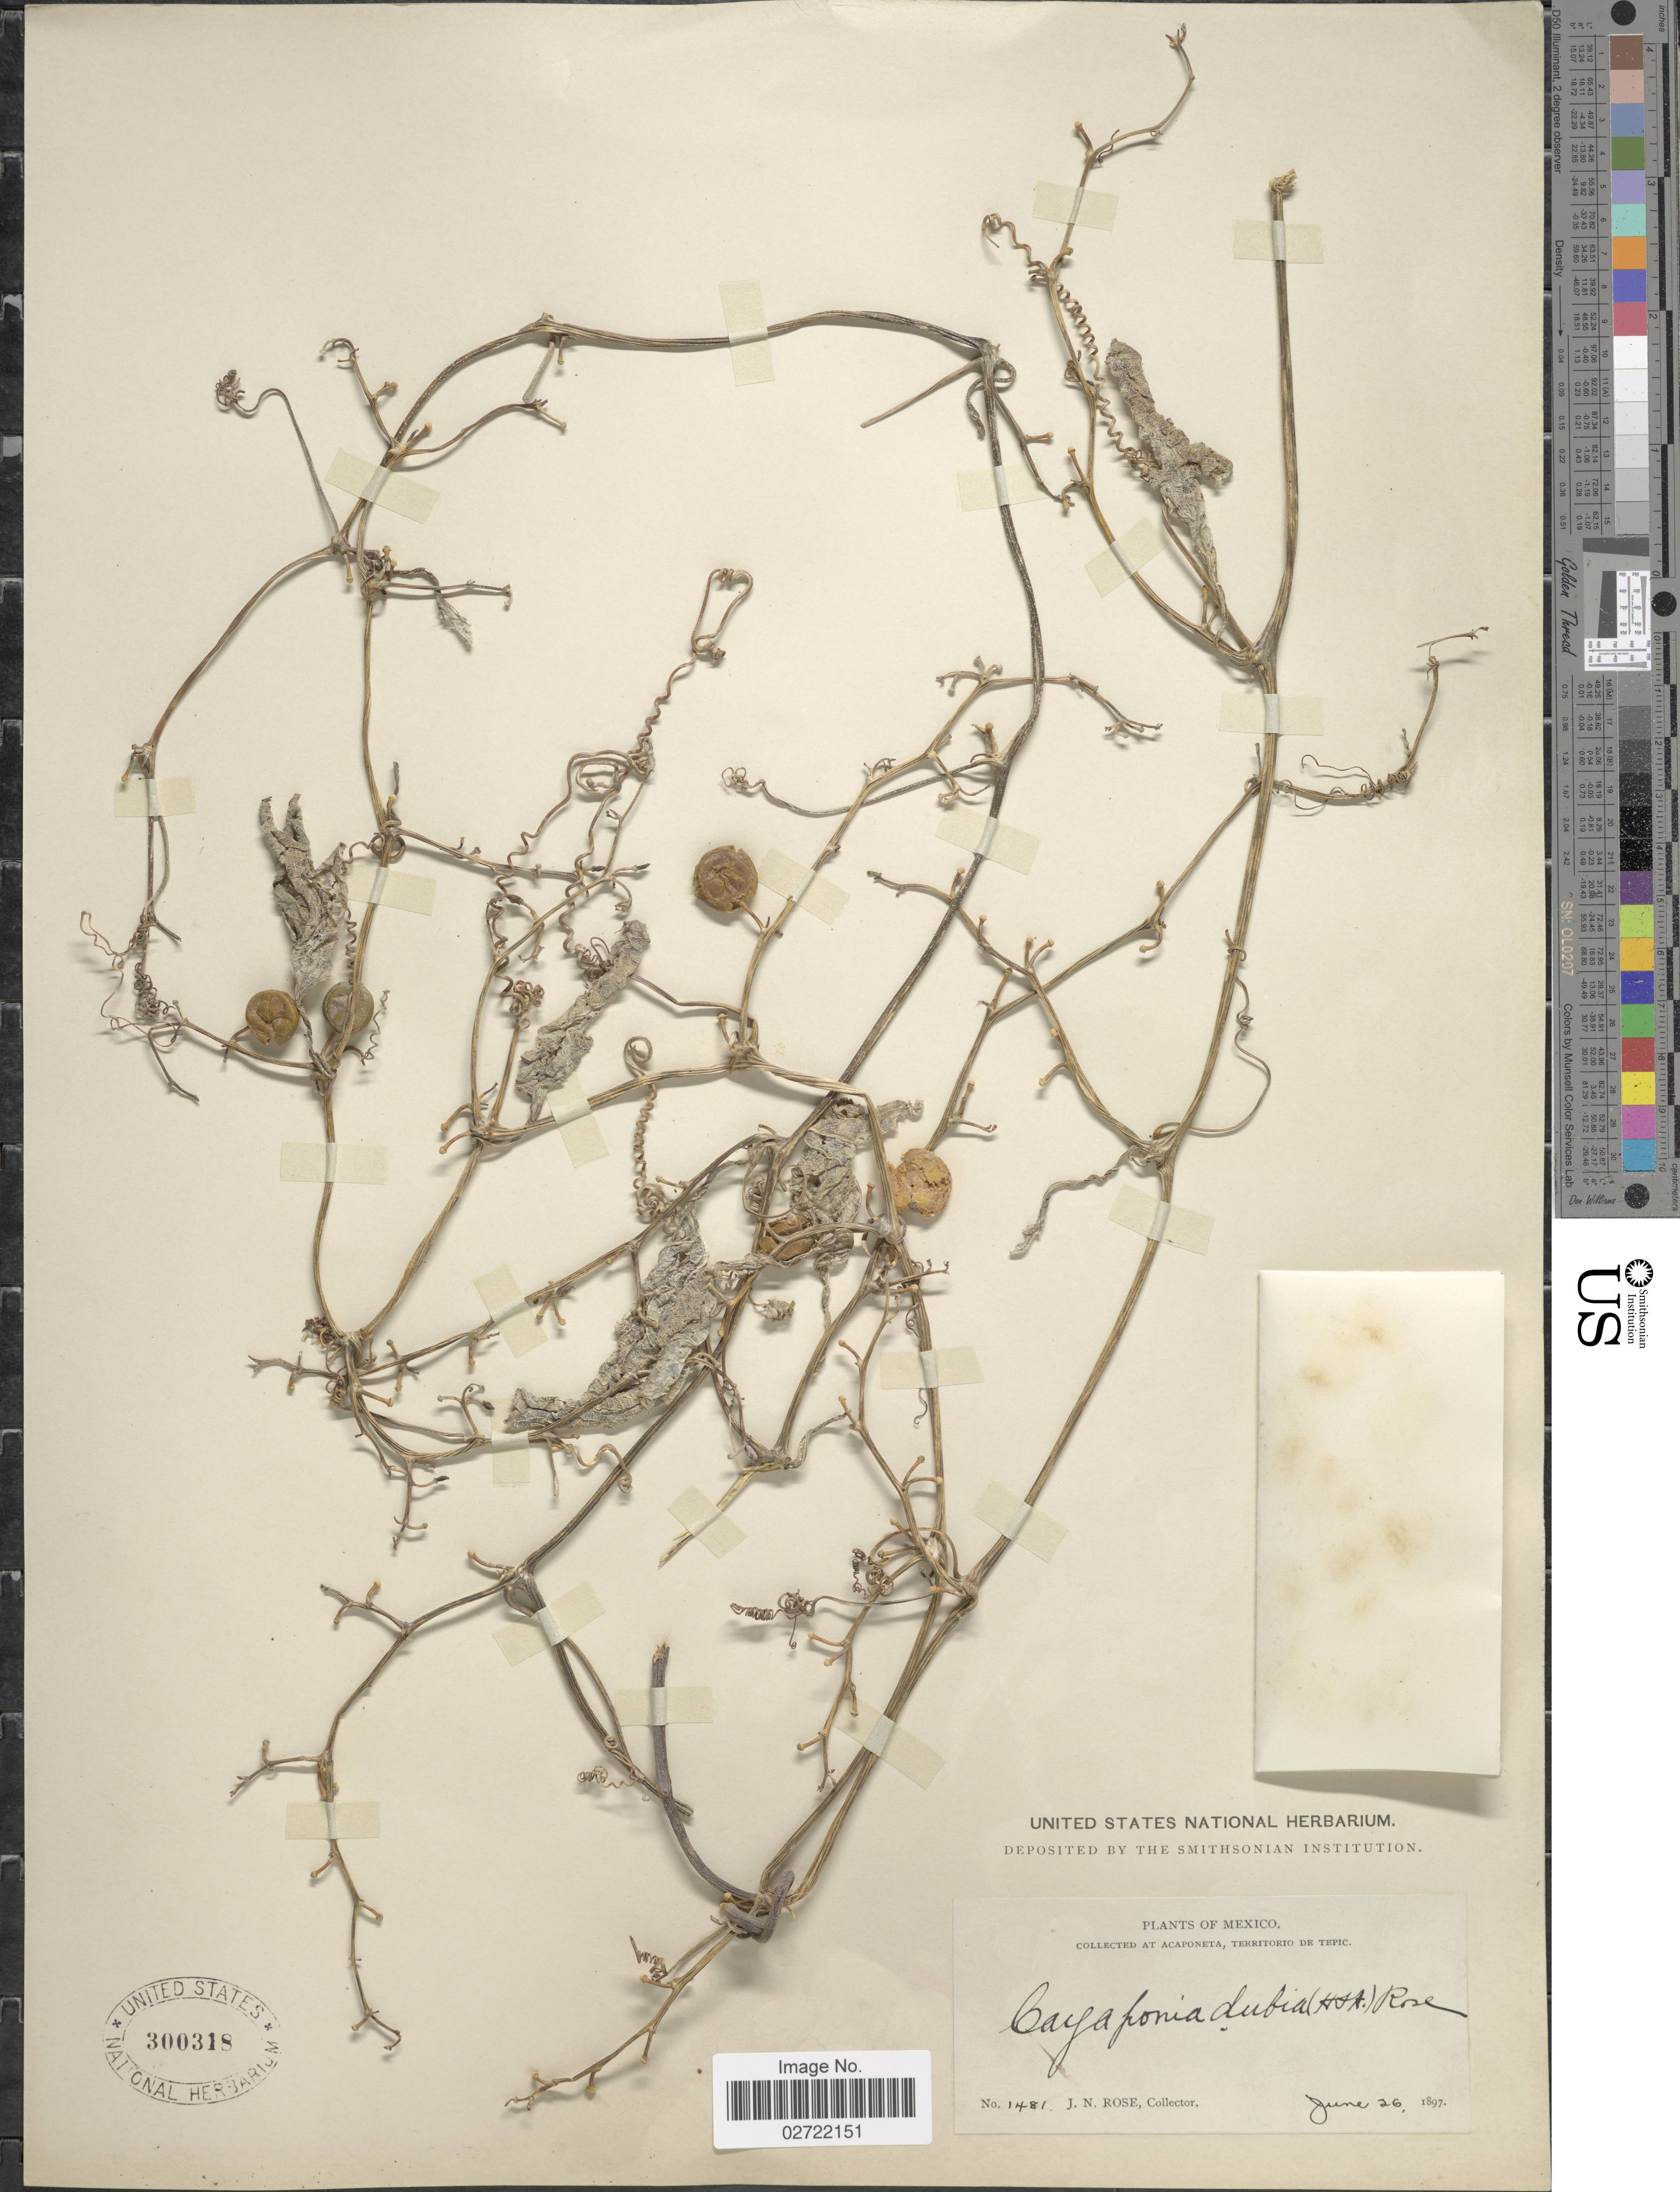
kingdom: Plantae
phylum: Tracheophyta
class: Magnoliopsida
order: Cucurbitales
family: Cucurbitaceae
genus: Cayaponia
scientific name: Cayaponia attenuata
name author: (Hook. & Arn.) Cogn.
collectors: J. N. Rose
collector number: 1481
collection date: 1897-06-26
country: Mexico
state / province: Nayarit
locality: Acaponeta, Territorio de Tepic.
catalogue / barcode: US 300318